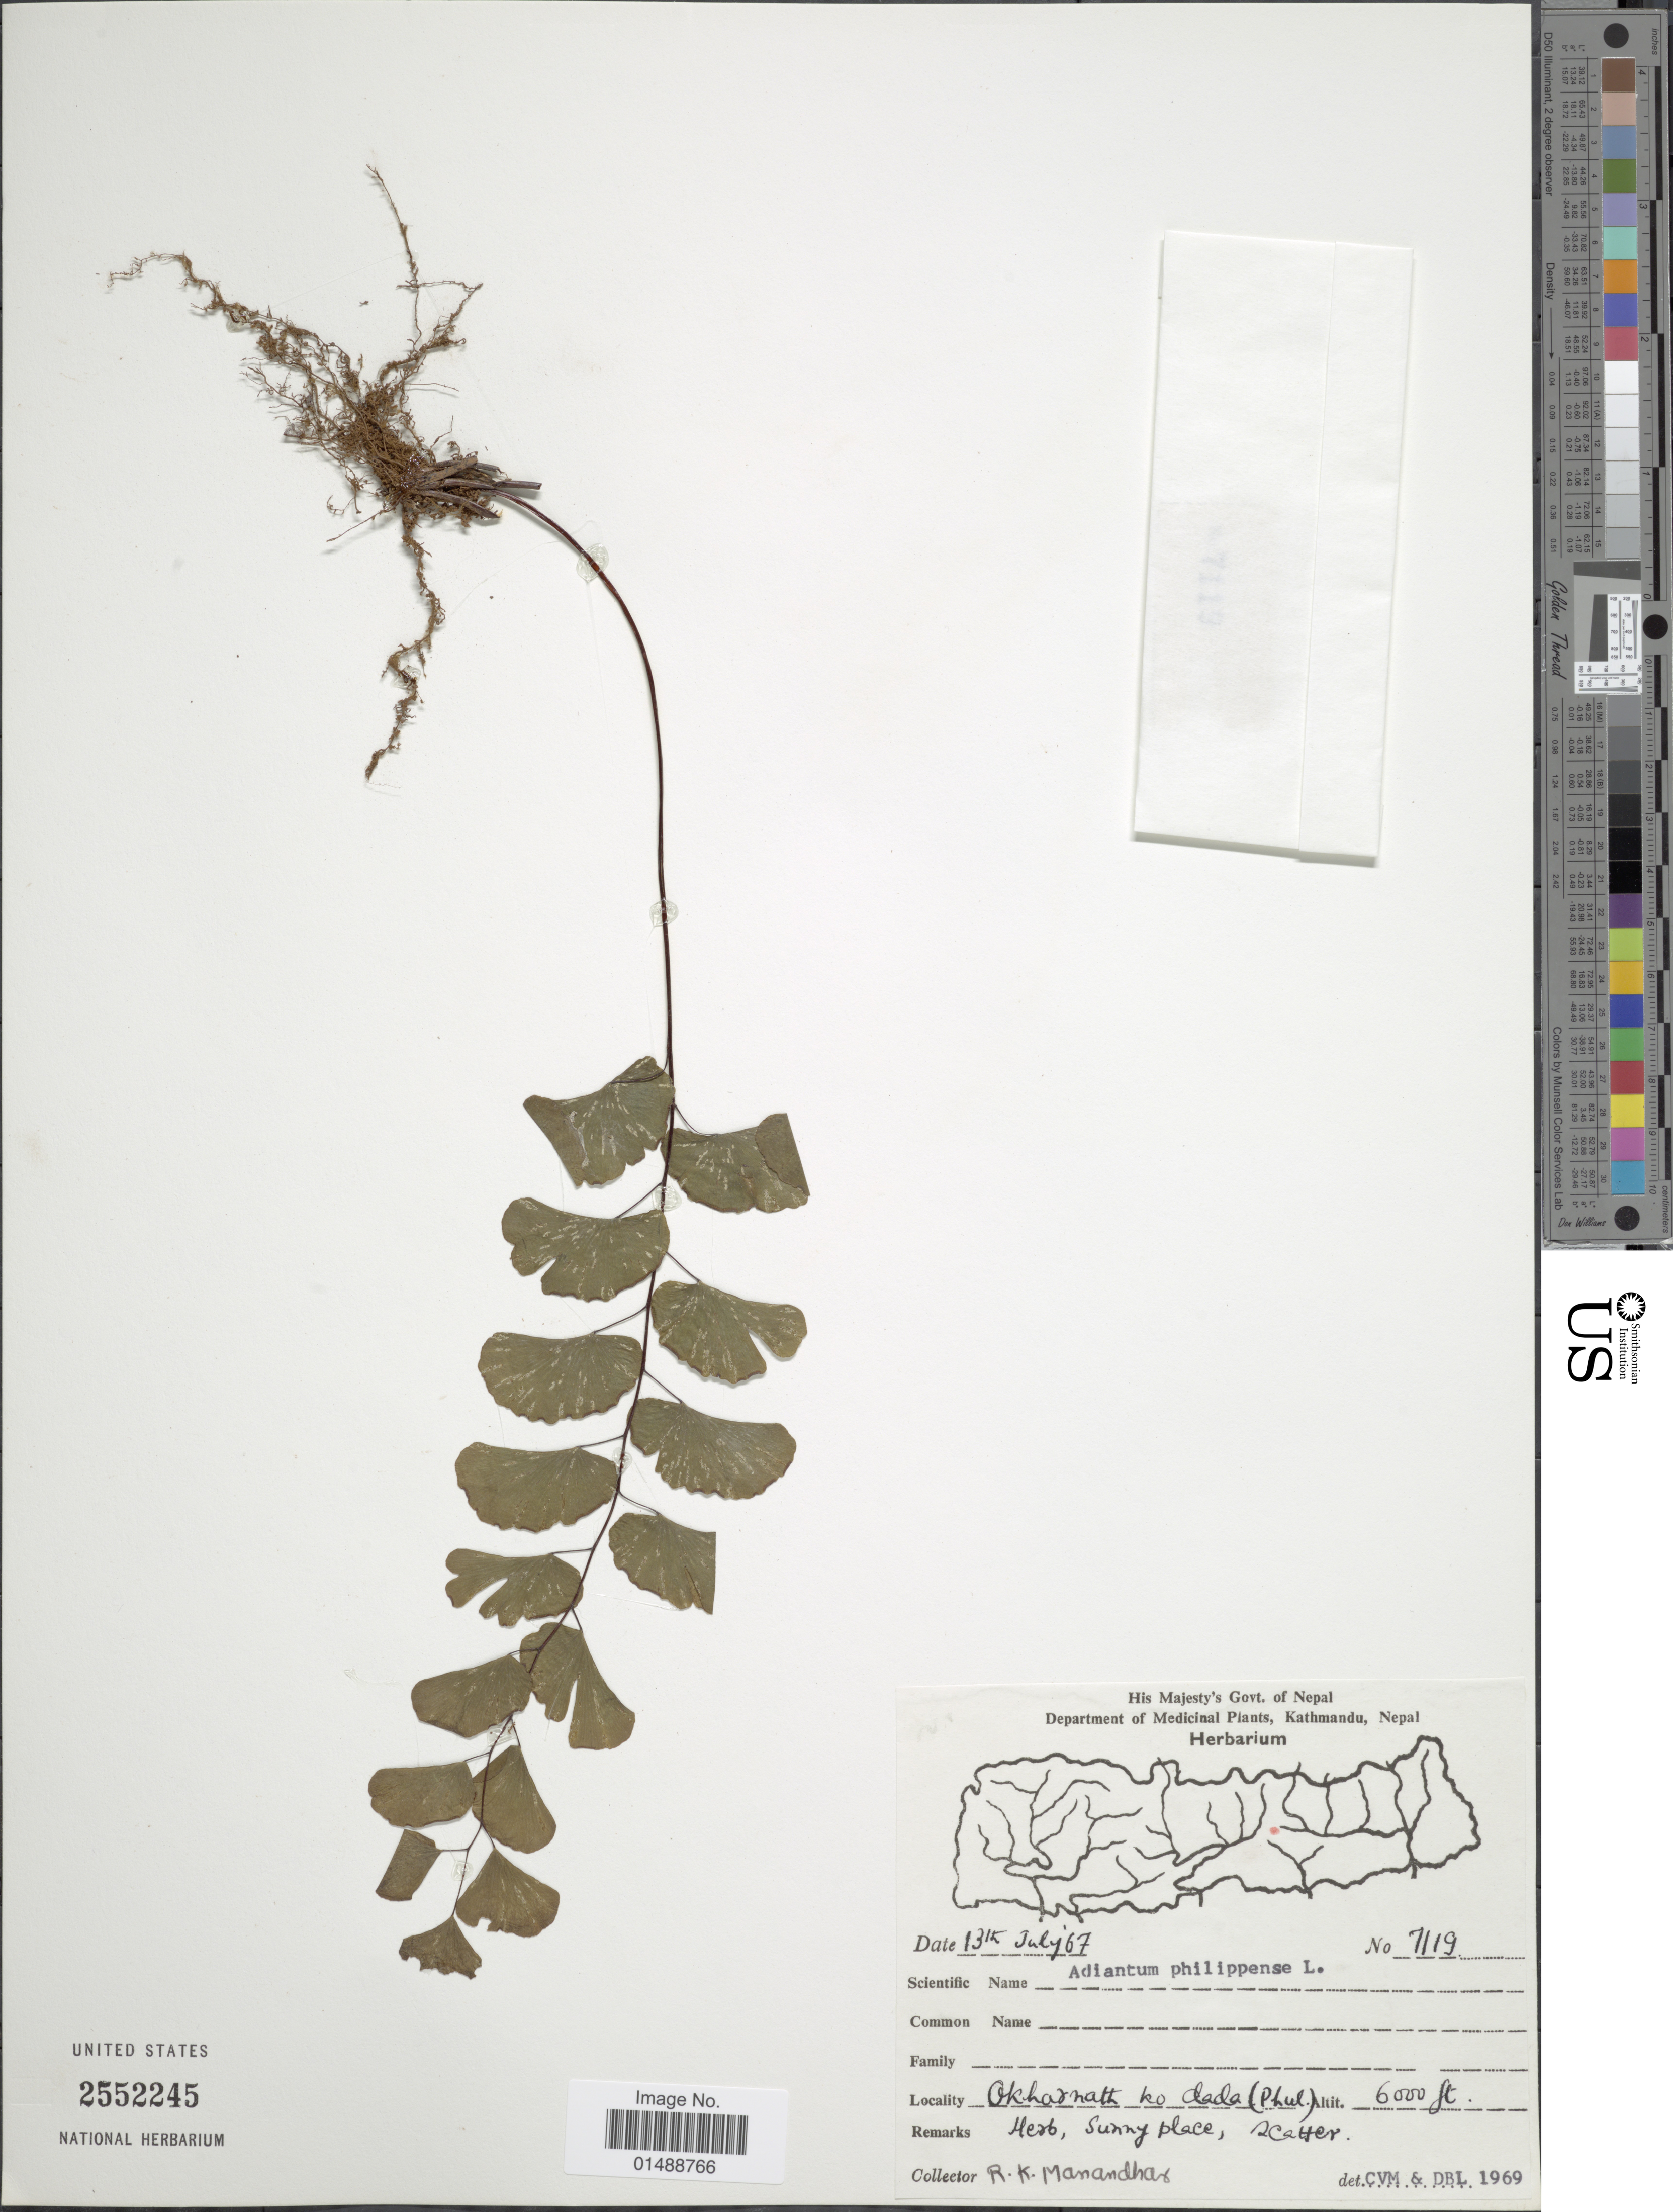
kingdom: Plantae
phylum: Tracheophyta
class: Polypodiopsida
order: Polypodiales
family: Pteridaceae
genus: Adiantum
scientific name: Adiantum philippense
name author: L.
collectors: R. Manandhar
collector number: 7119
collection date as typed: Transcribed d/m/y: 13/7/67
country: Nepal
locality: Kathmandu, Okharnath ko Dada ( Phul) [interpreted]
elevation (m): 1829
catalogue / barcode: US 2552245